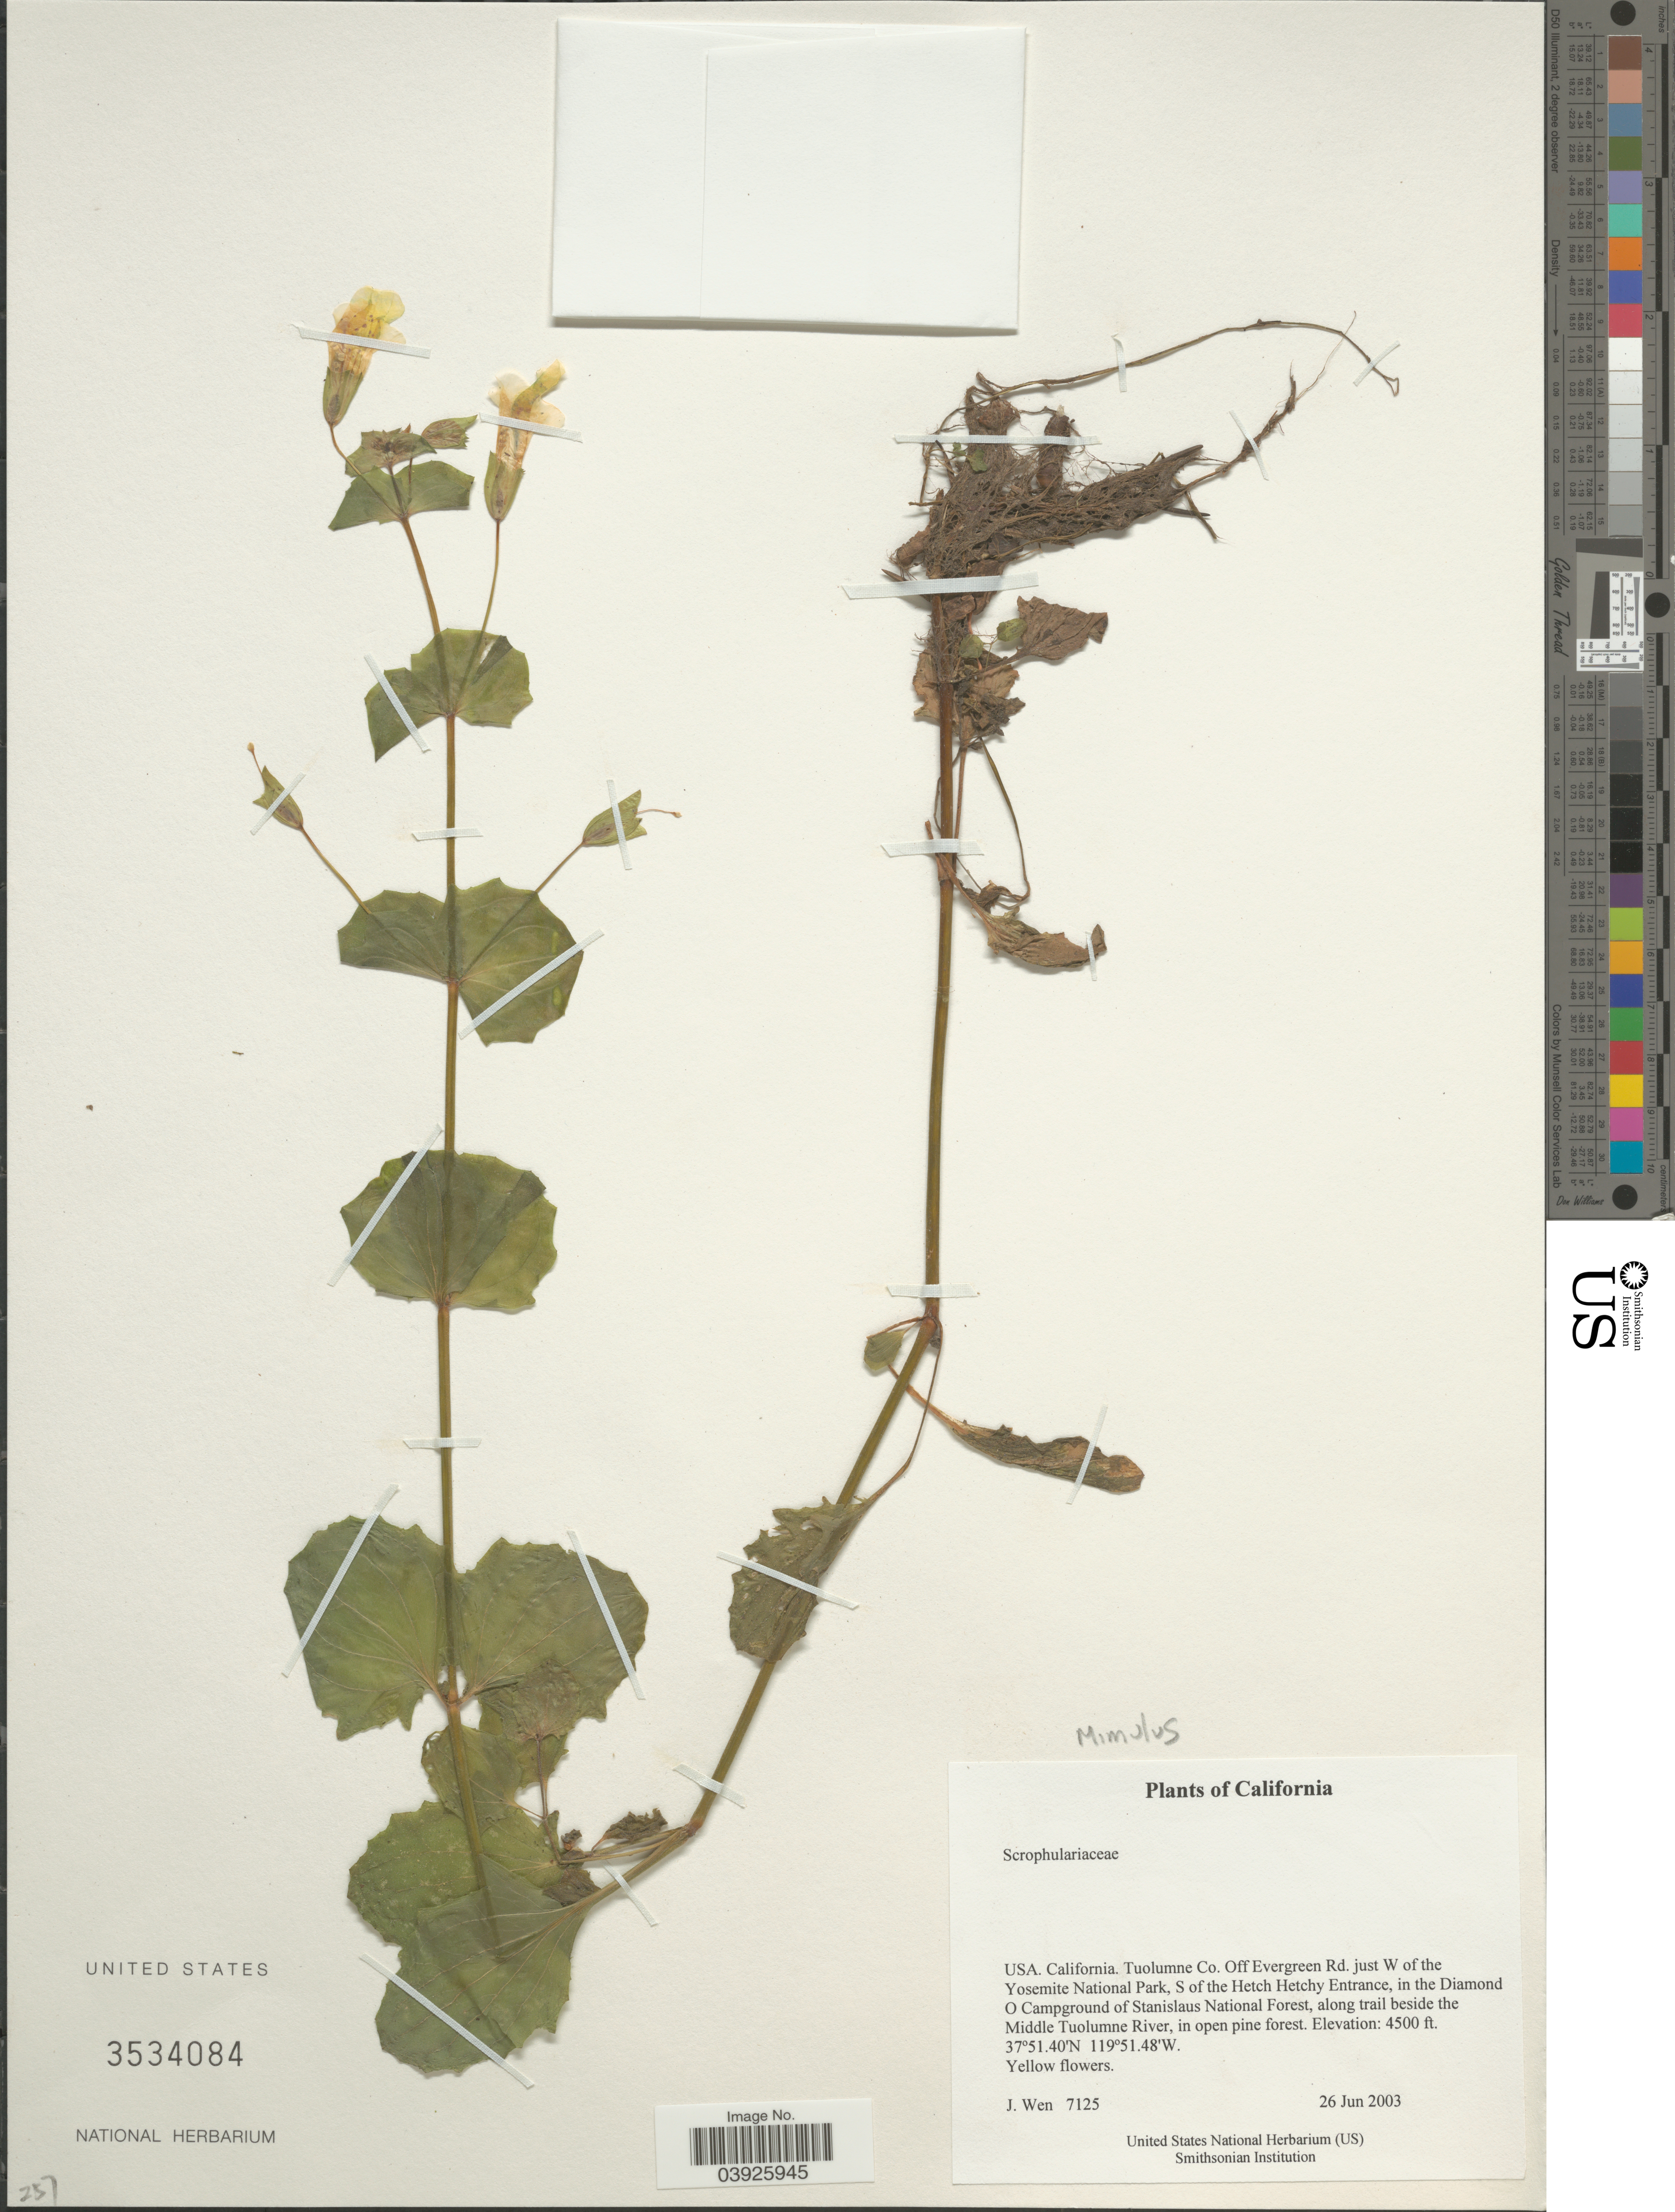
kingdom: Plantae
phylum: Tracheophyta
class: Magnoliopsida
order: Lamiales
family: Scrophulariaceae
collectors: J. Wen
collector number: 7125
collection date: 2003-06-26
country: United States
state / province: California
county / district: Tuolumne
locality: Tuolumne Co. Off Evergreen Rd. just W of the Yosemite National Park, S of the Hetch Hetchy Entrance, in the Diamond O Campground of Stanislaus National Forest, along trail beside the Middle Tuolumne River, in open pine forest.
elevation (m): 1372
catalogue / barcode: US 3534084